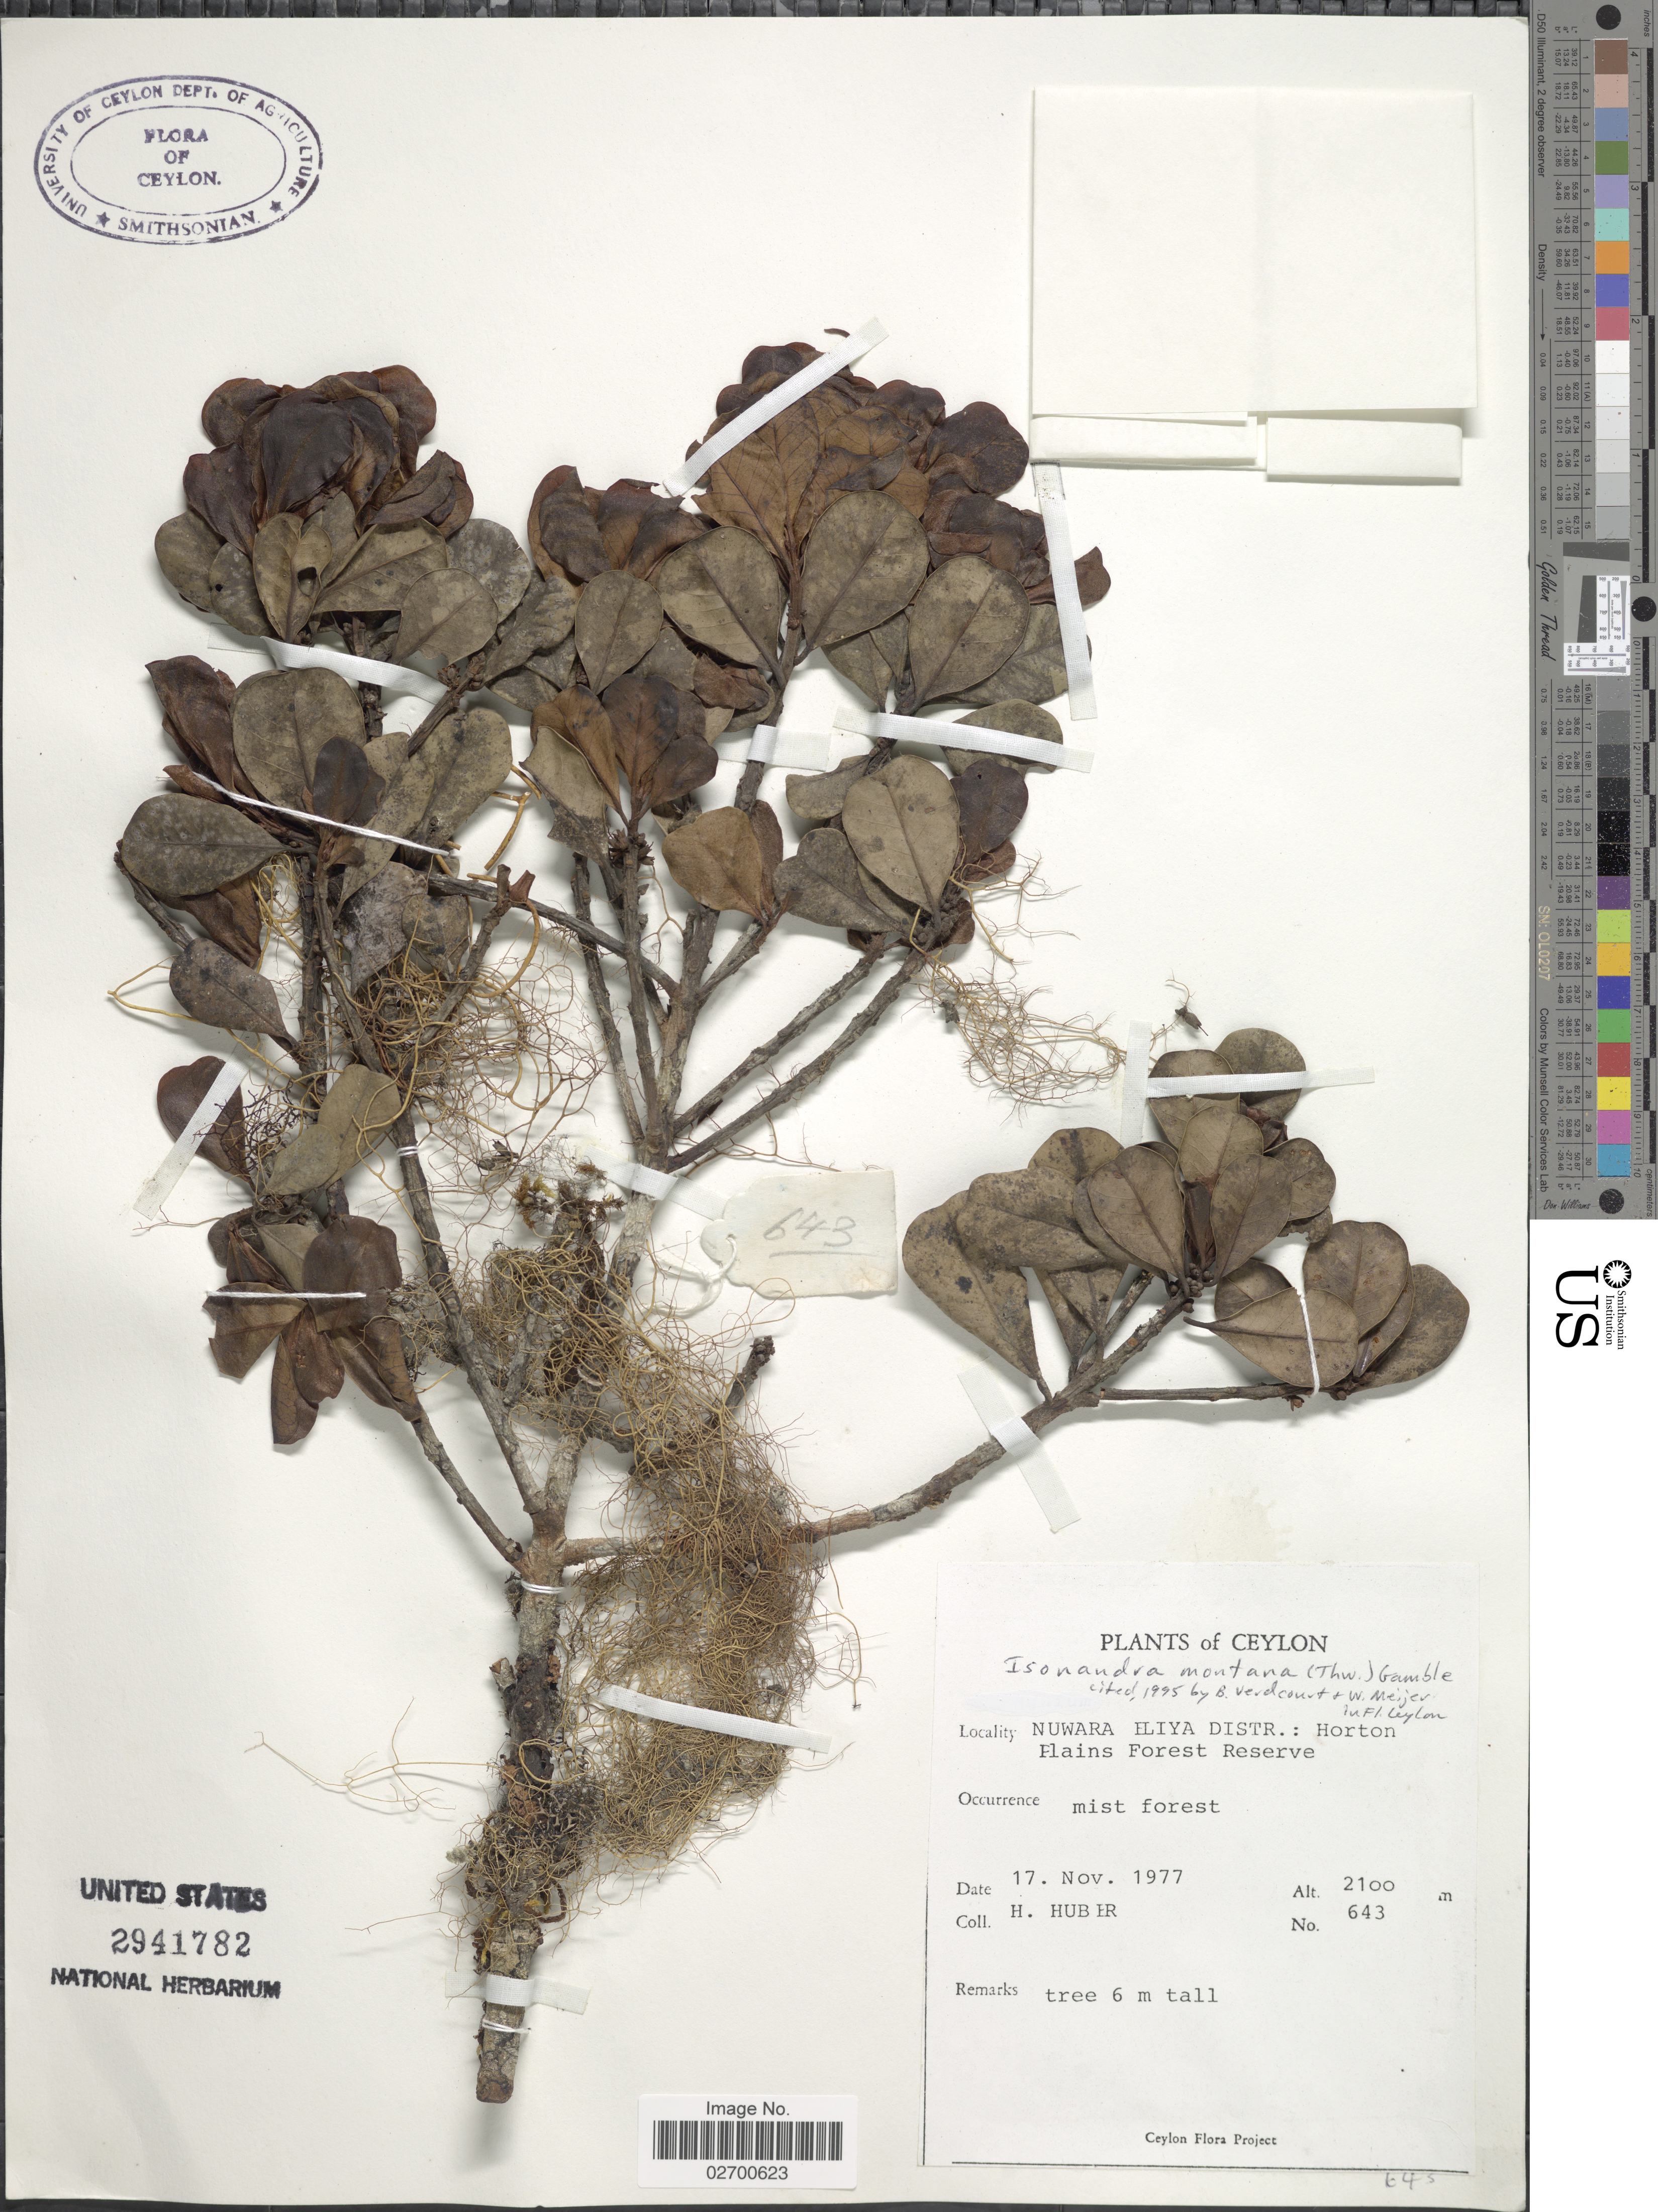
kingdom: Plantae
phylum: Tracheophyta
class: Magnoliopsida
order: Ericales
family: Sapotaceae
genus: Isonandra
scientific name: Isonandra montana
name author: (Thwaites) Gamble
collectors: H. Huber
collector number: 643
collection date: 1977-11-17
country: Sri Lanka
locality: Nuwara Eliya Distr.: Horton, Elains Forest Reserve. Ceylon.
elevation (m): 2100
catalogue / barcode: US 2941782